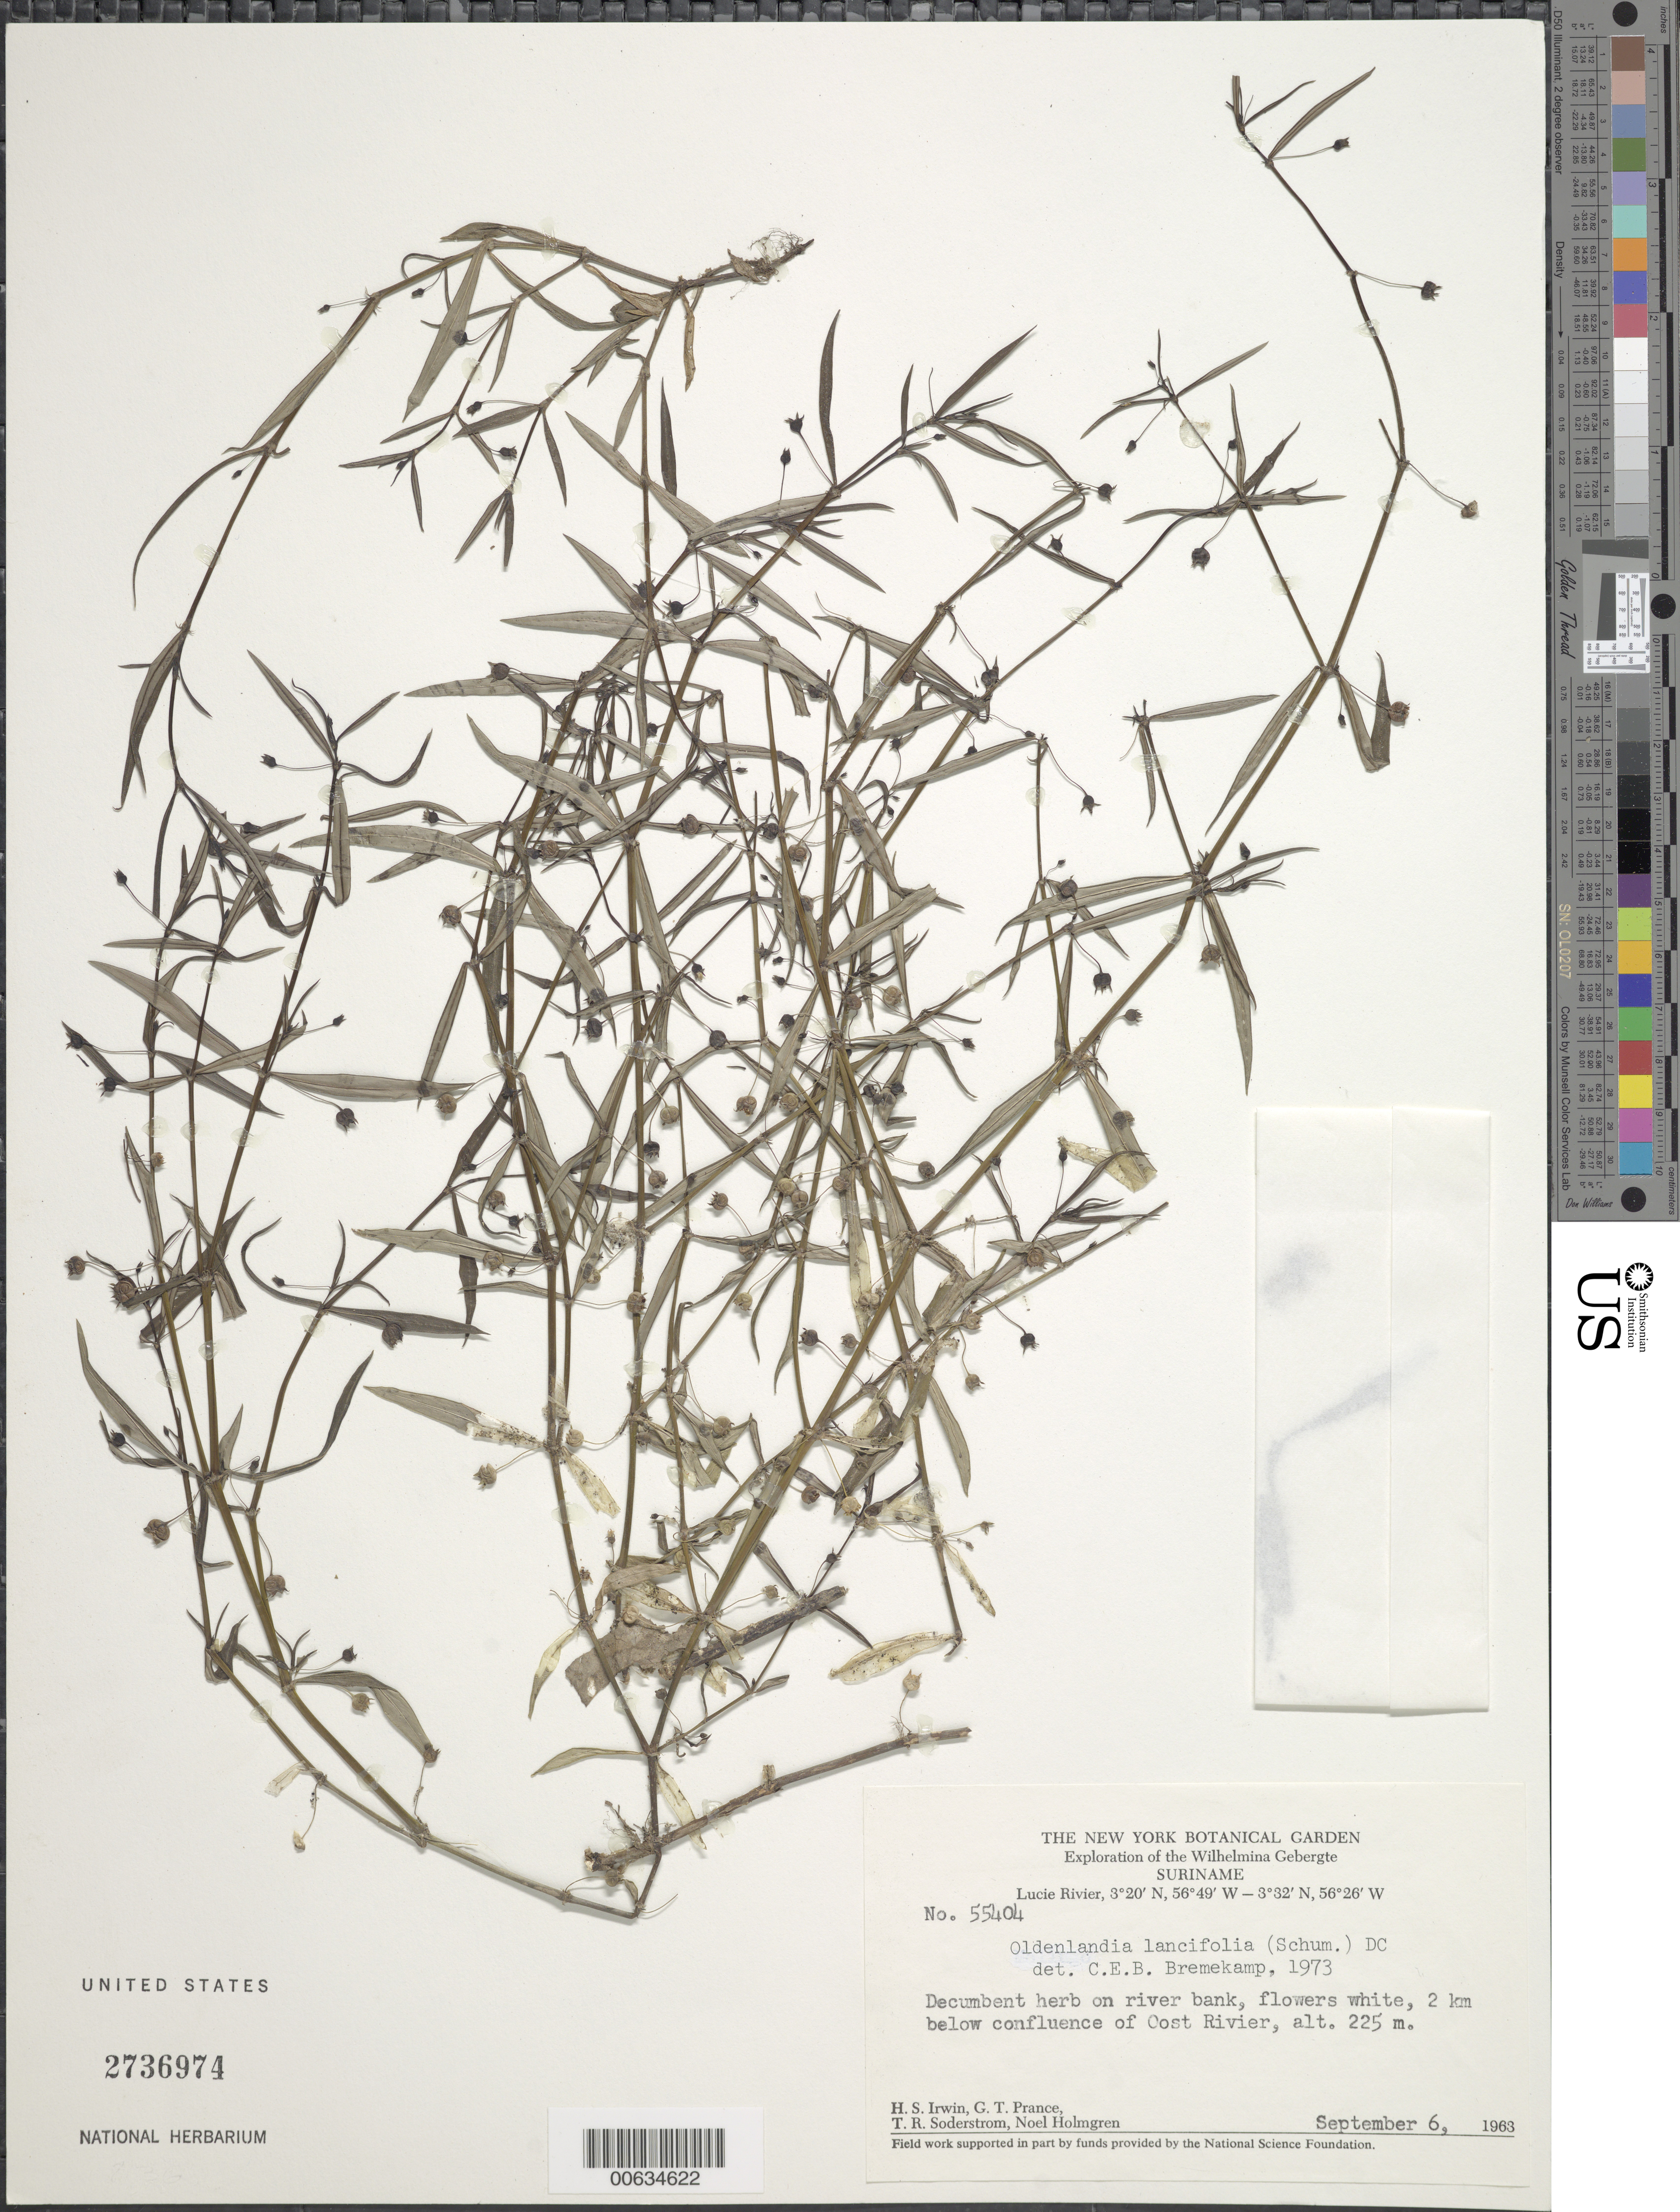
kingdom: Plantae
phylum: Tracheophyta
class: Magnoliopsida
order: Gentianales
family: Rubiaceae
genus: Oldenlandia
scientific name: Oldenlandia lancifolia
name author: (Schumach.) DC.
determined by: Bremekamp, C. E. B.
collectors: H. Irwin, G. T. Prance, T. R. Soderstrom & N. H. Holmgren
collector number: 55404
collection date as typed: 6-Sep-63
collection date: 1963-09-06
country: Suriname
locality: Lucie R., 2-10 km below confl. with Oost R., Wilhelmina Gebergte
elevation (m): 225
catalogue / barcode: US 2736974